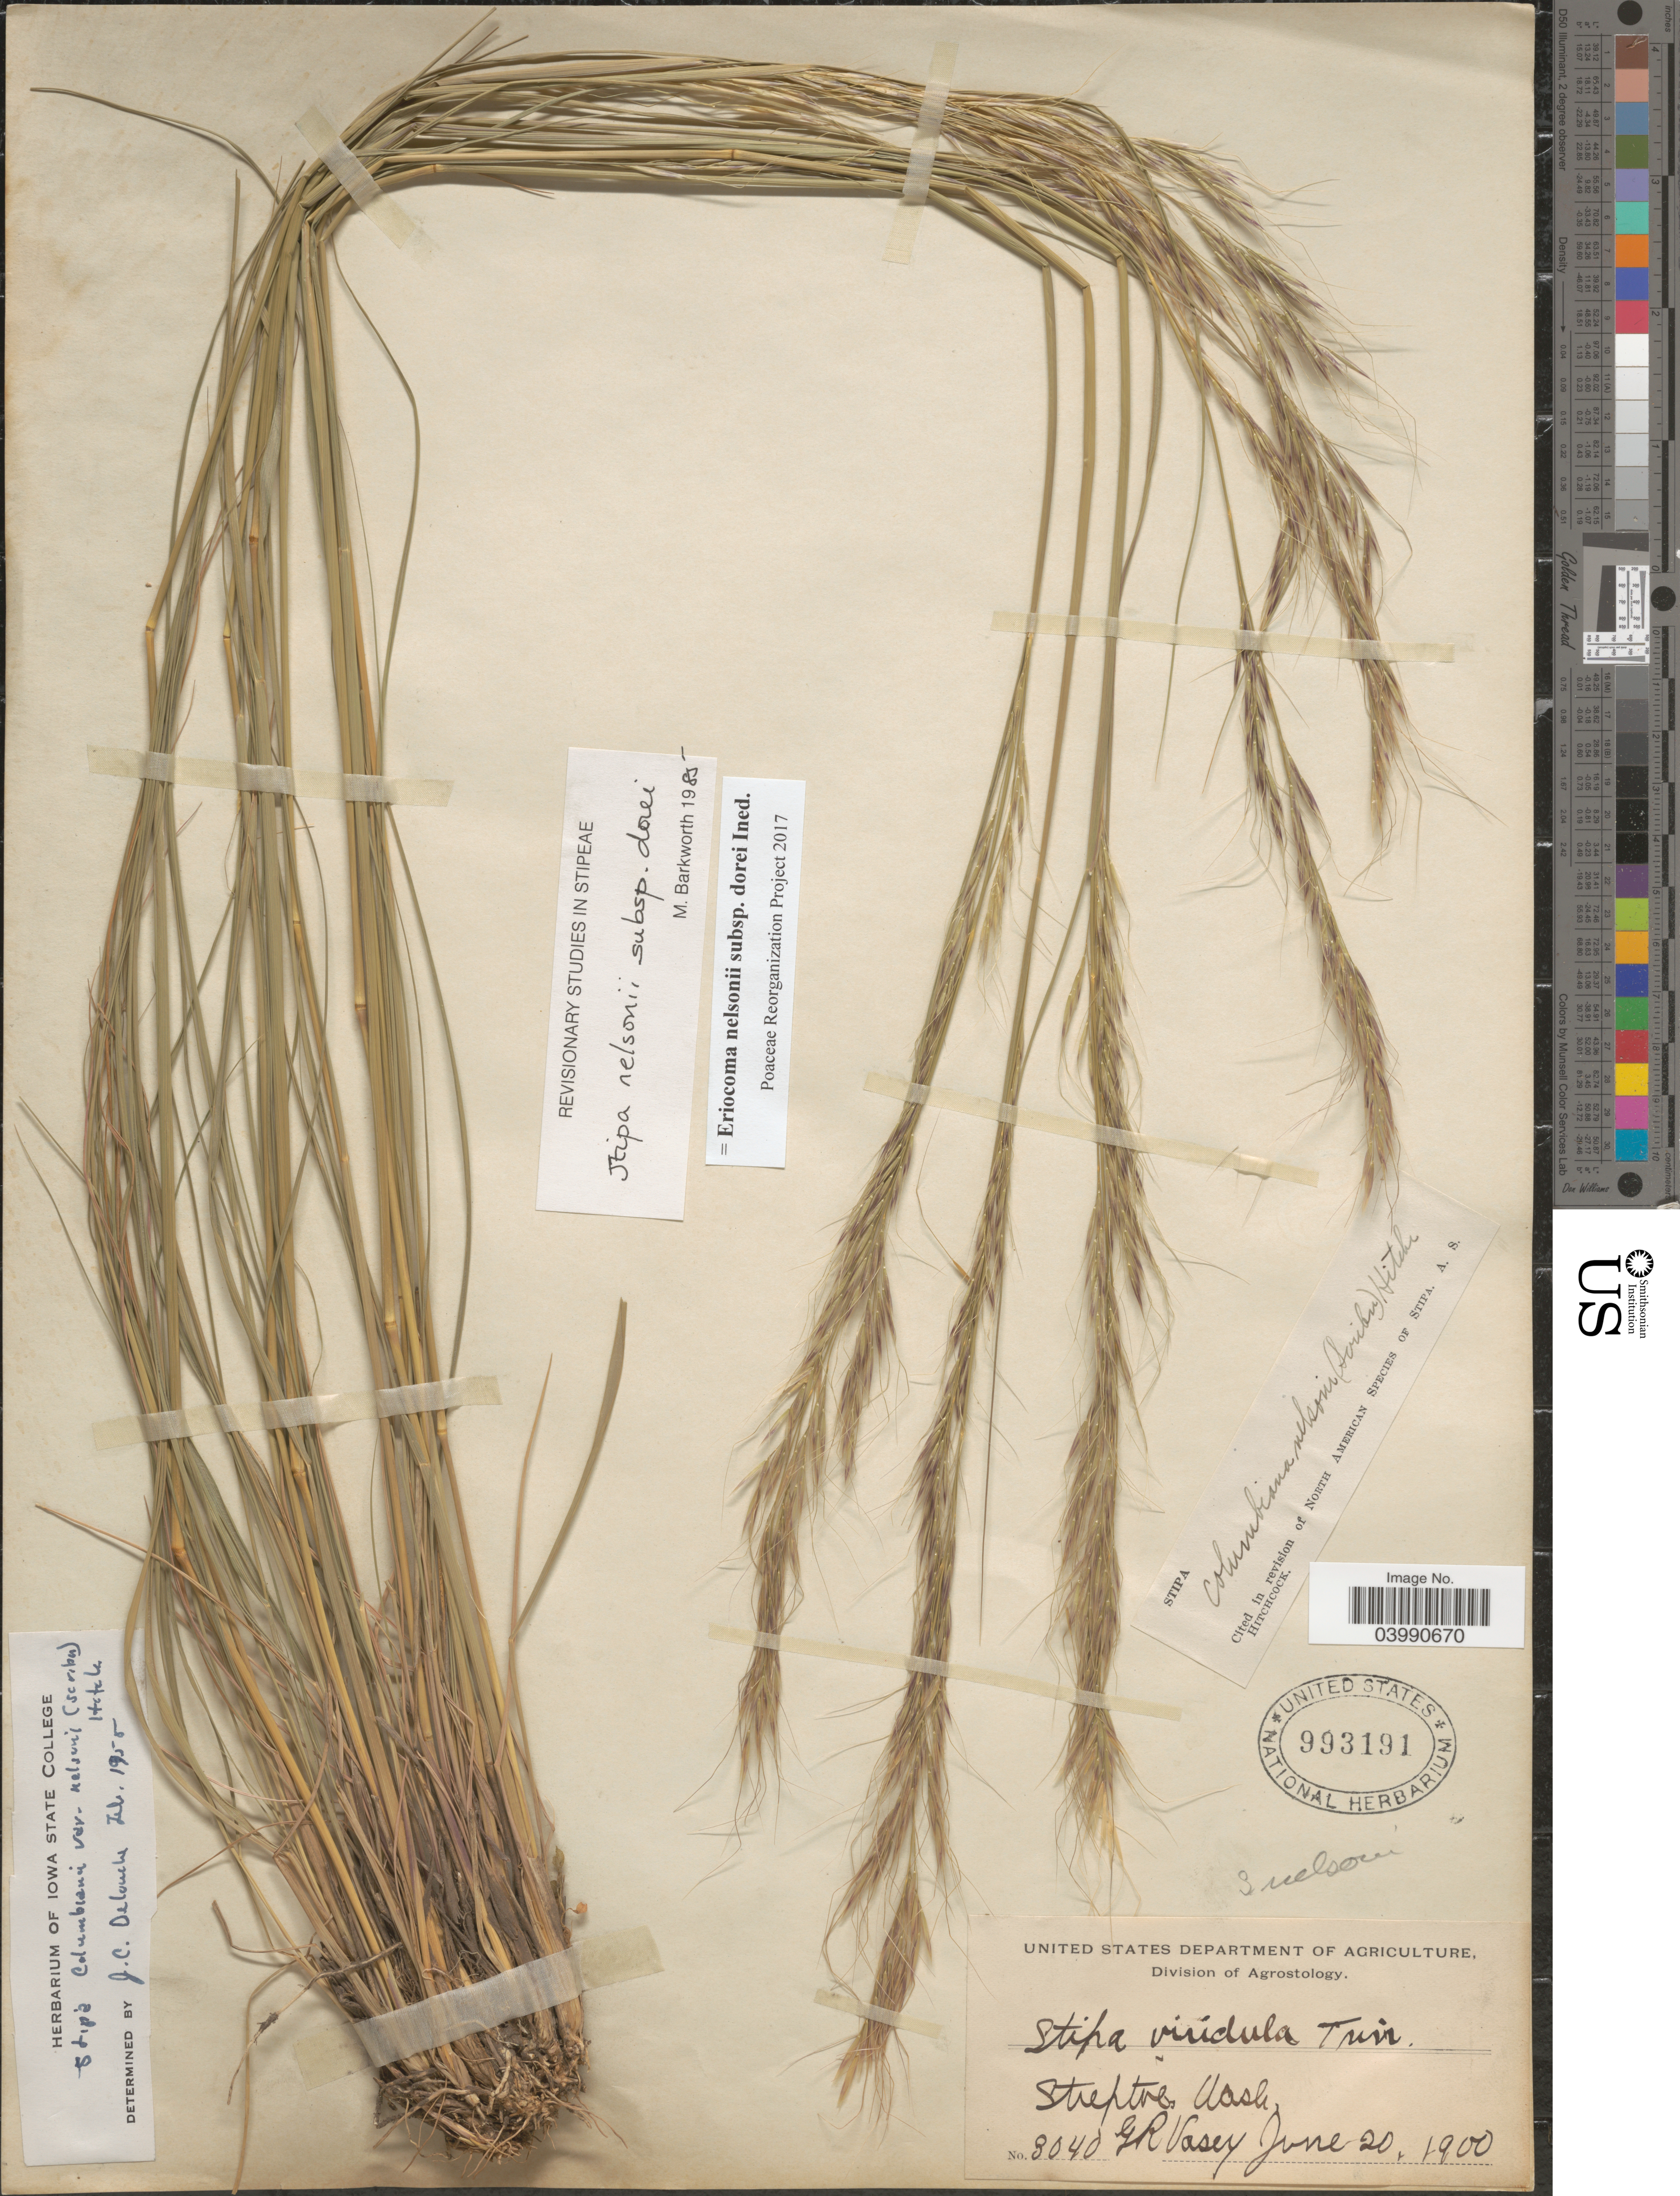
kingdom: Plantae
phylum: Tracheophyta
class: Liliopsida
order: Poales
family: Poaceae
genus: Eriocoma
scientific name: Eriocoma nelsonii subsp. dorei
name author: (Barkworth & J. Maze) Romasch.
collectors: G. R. Vasey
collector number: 3040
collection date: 1900-06-20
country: United States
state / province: Washington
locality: Steptoe.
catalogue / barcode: US 993191